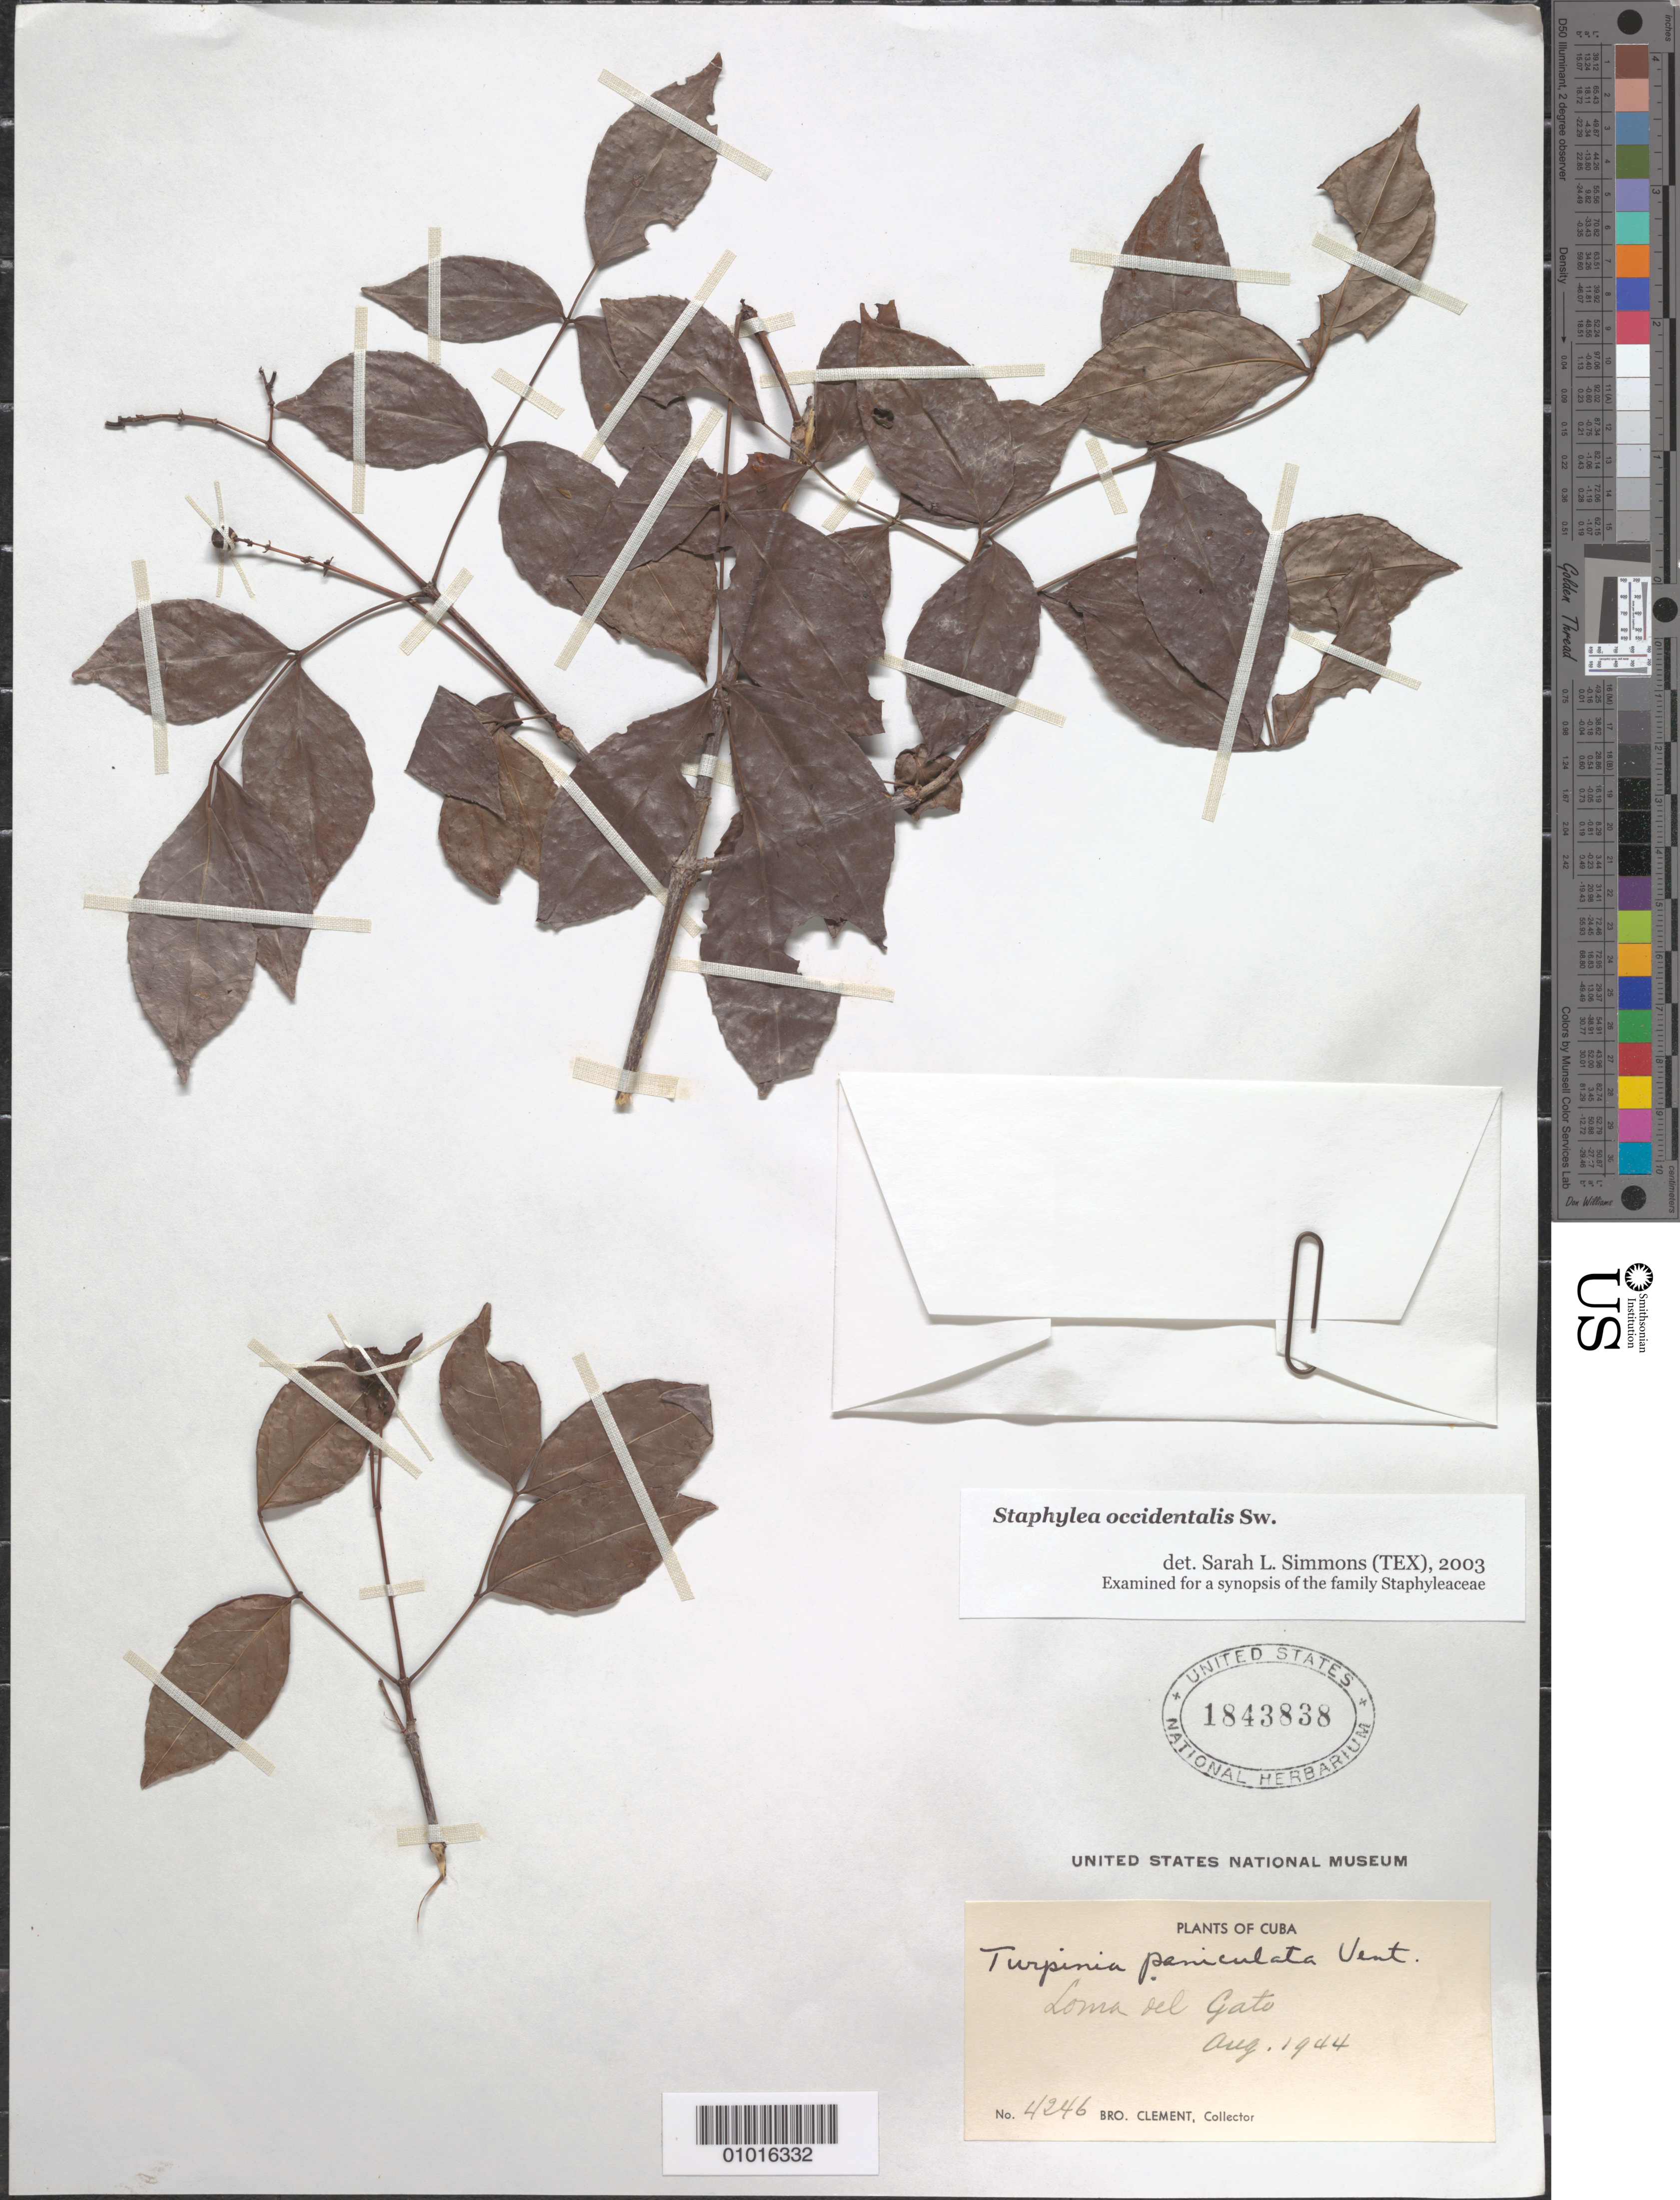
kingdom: Plantae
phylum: Tracheophyta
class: Magnoliopsida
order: Crossosomatales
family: Staphyleaceae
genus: Staphylea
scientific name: Staphylea occidentalis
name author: Sw.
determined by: Simmons, S. L.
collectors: B. Clement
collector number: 4246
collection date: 1944-08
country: Cuba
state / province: Santiago de Cuba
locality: Loma del Gato.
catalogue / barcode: US 1843838